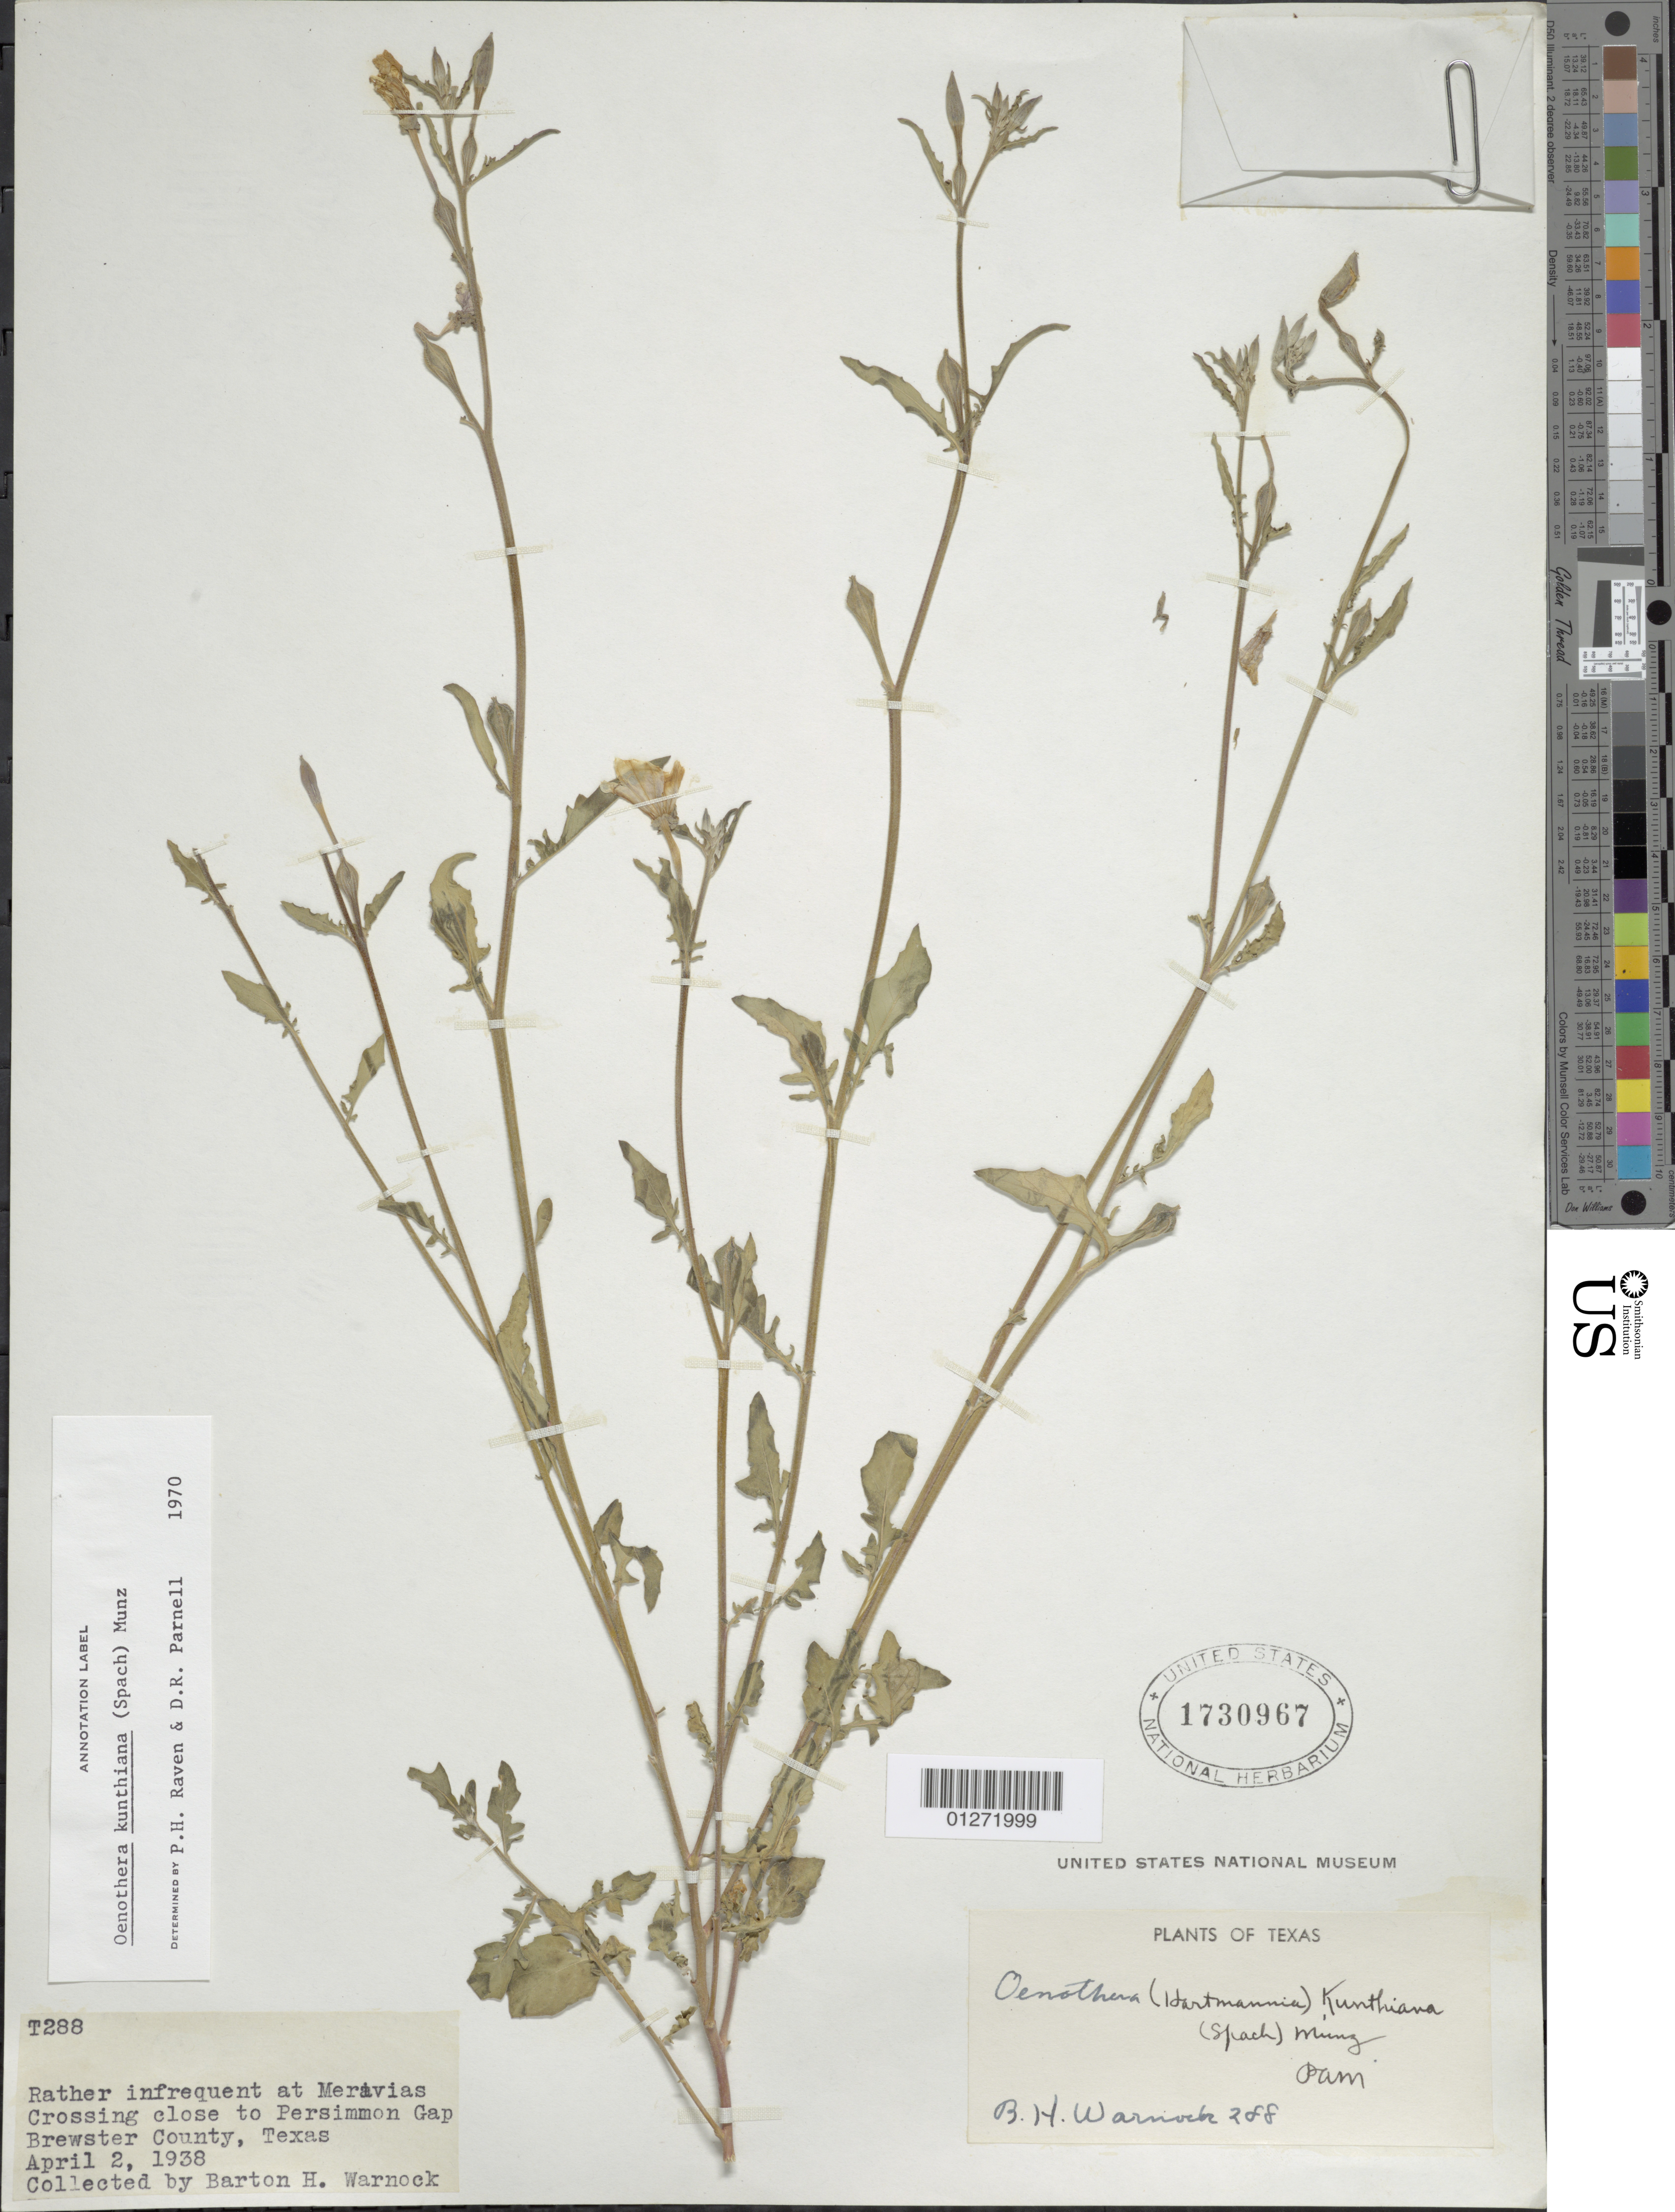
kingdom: Plantae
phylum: Tracheophyta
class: Magnoliopsida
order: Myrtales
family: Onagraceae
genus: Oenothera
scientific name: Oenothera kunthiana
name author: (Spach) Munz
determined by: Raven, P. H.; Parnell, D. R.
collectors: B. H. Warnock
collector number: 288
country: United States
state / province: Texas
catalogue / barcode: US 1730967